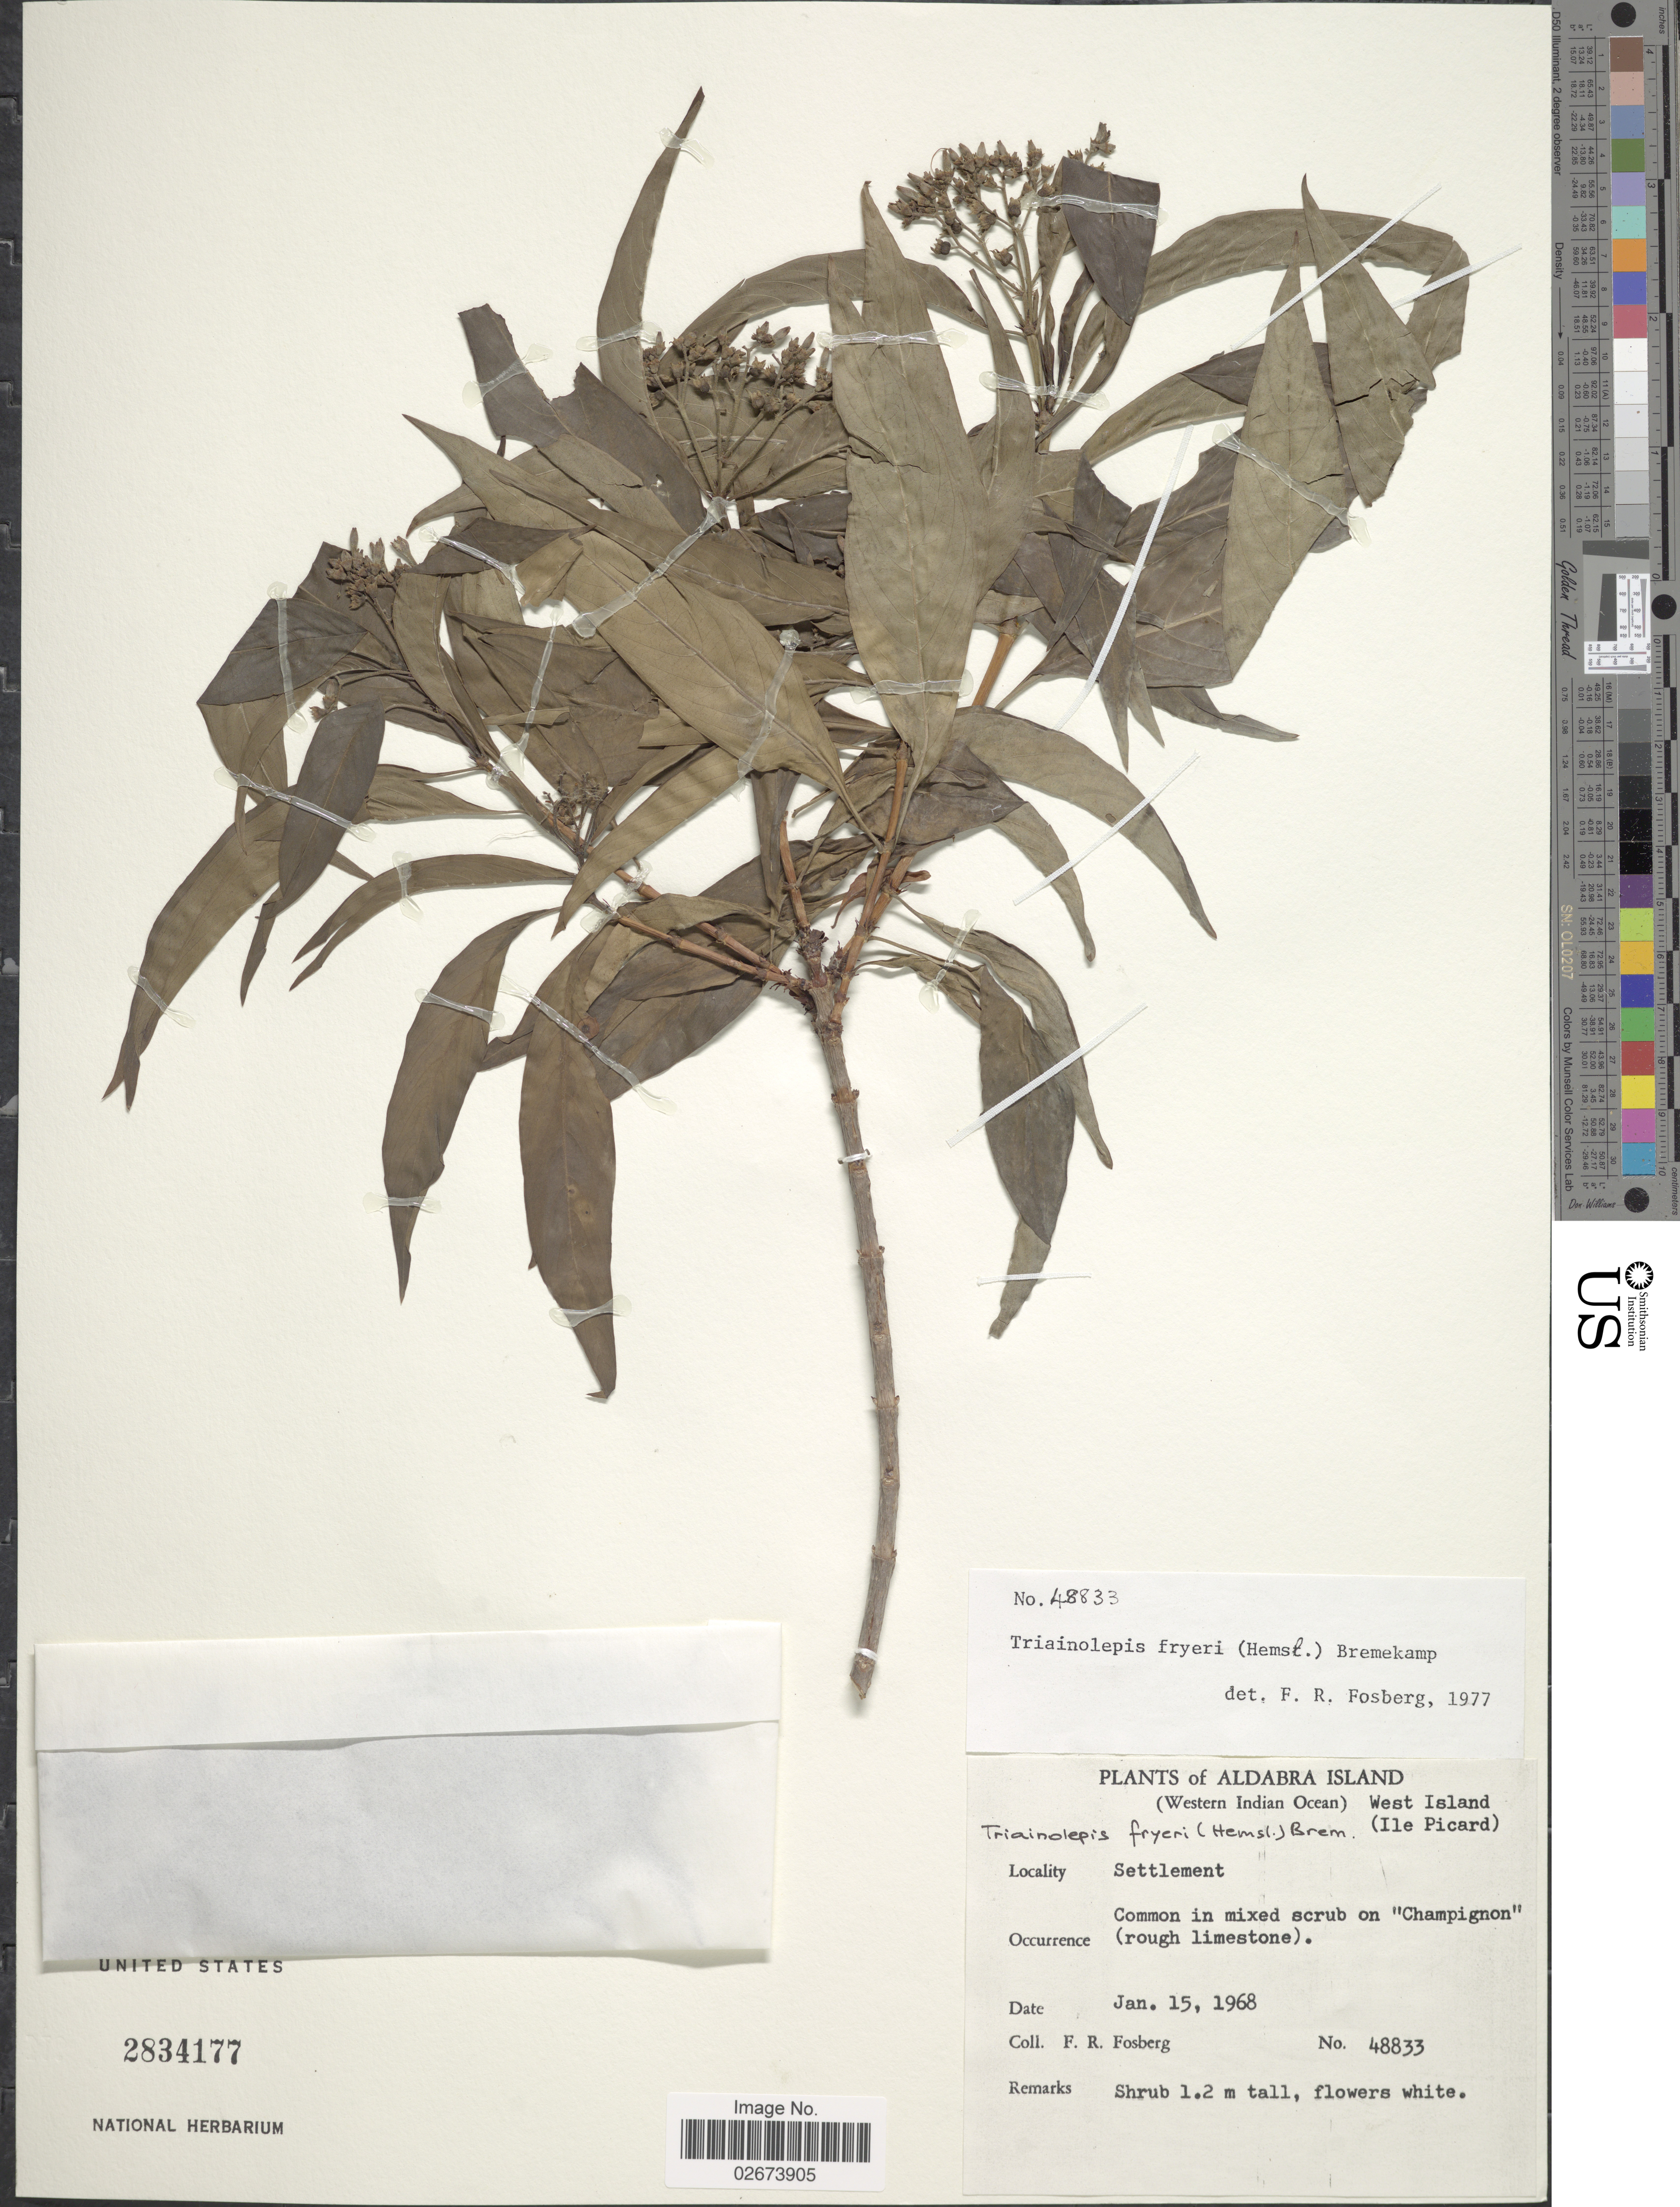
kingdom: Plantae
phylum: Tracheophyta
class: Magnoliopsida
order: Gentianales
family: Rubiaceae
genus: Triainolepis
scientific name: Triainolepis fryeri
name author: (Hemsl.) Bremek.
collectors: F. R. Fosberg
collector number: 48833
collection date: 1968-01-15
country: Seychelles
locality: Aldabra Island. (Western Indian Ocean) West Island. (Ile Picard). Settlement.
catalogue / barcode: US 2834177